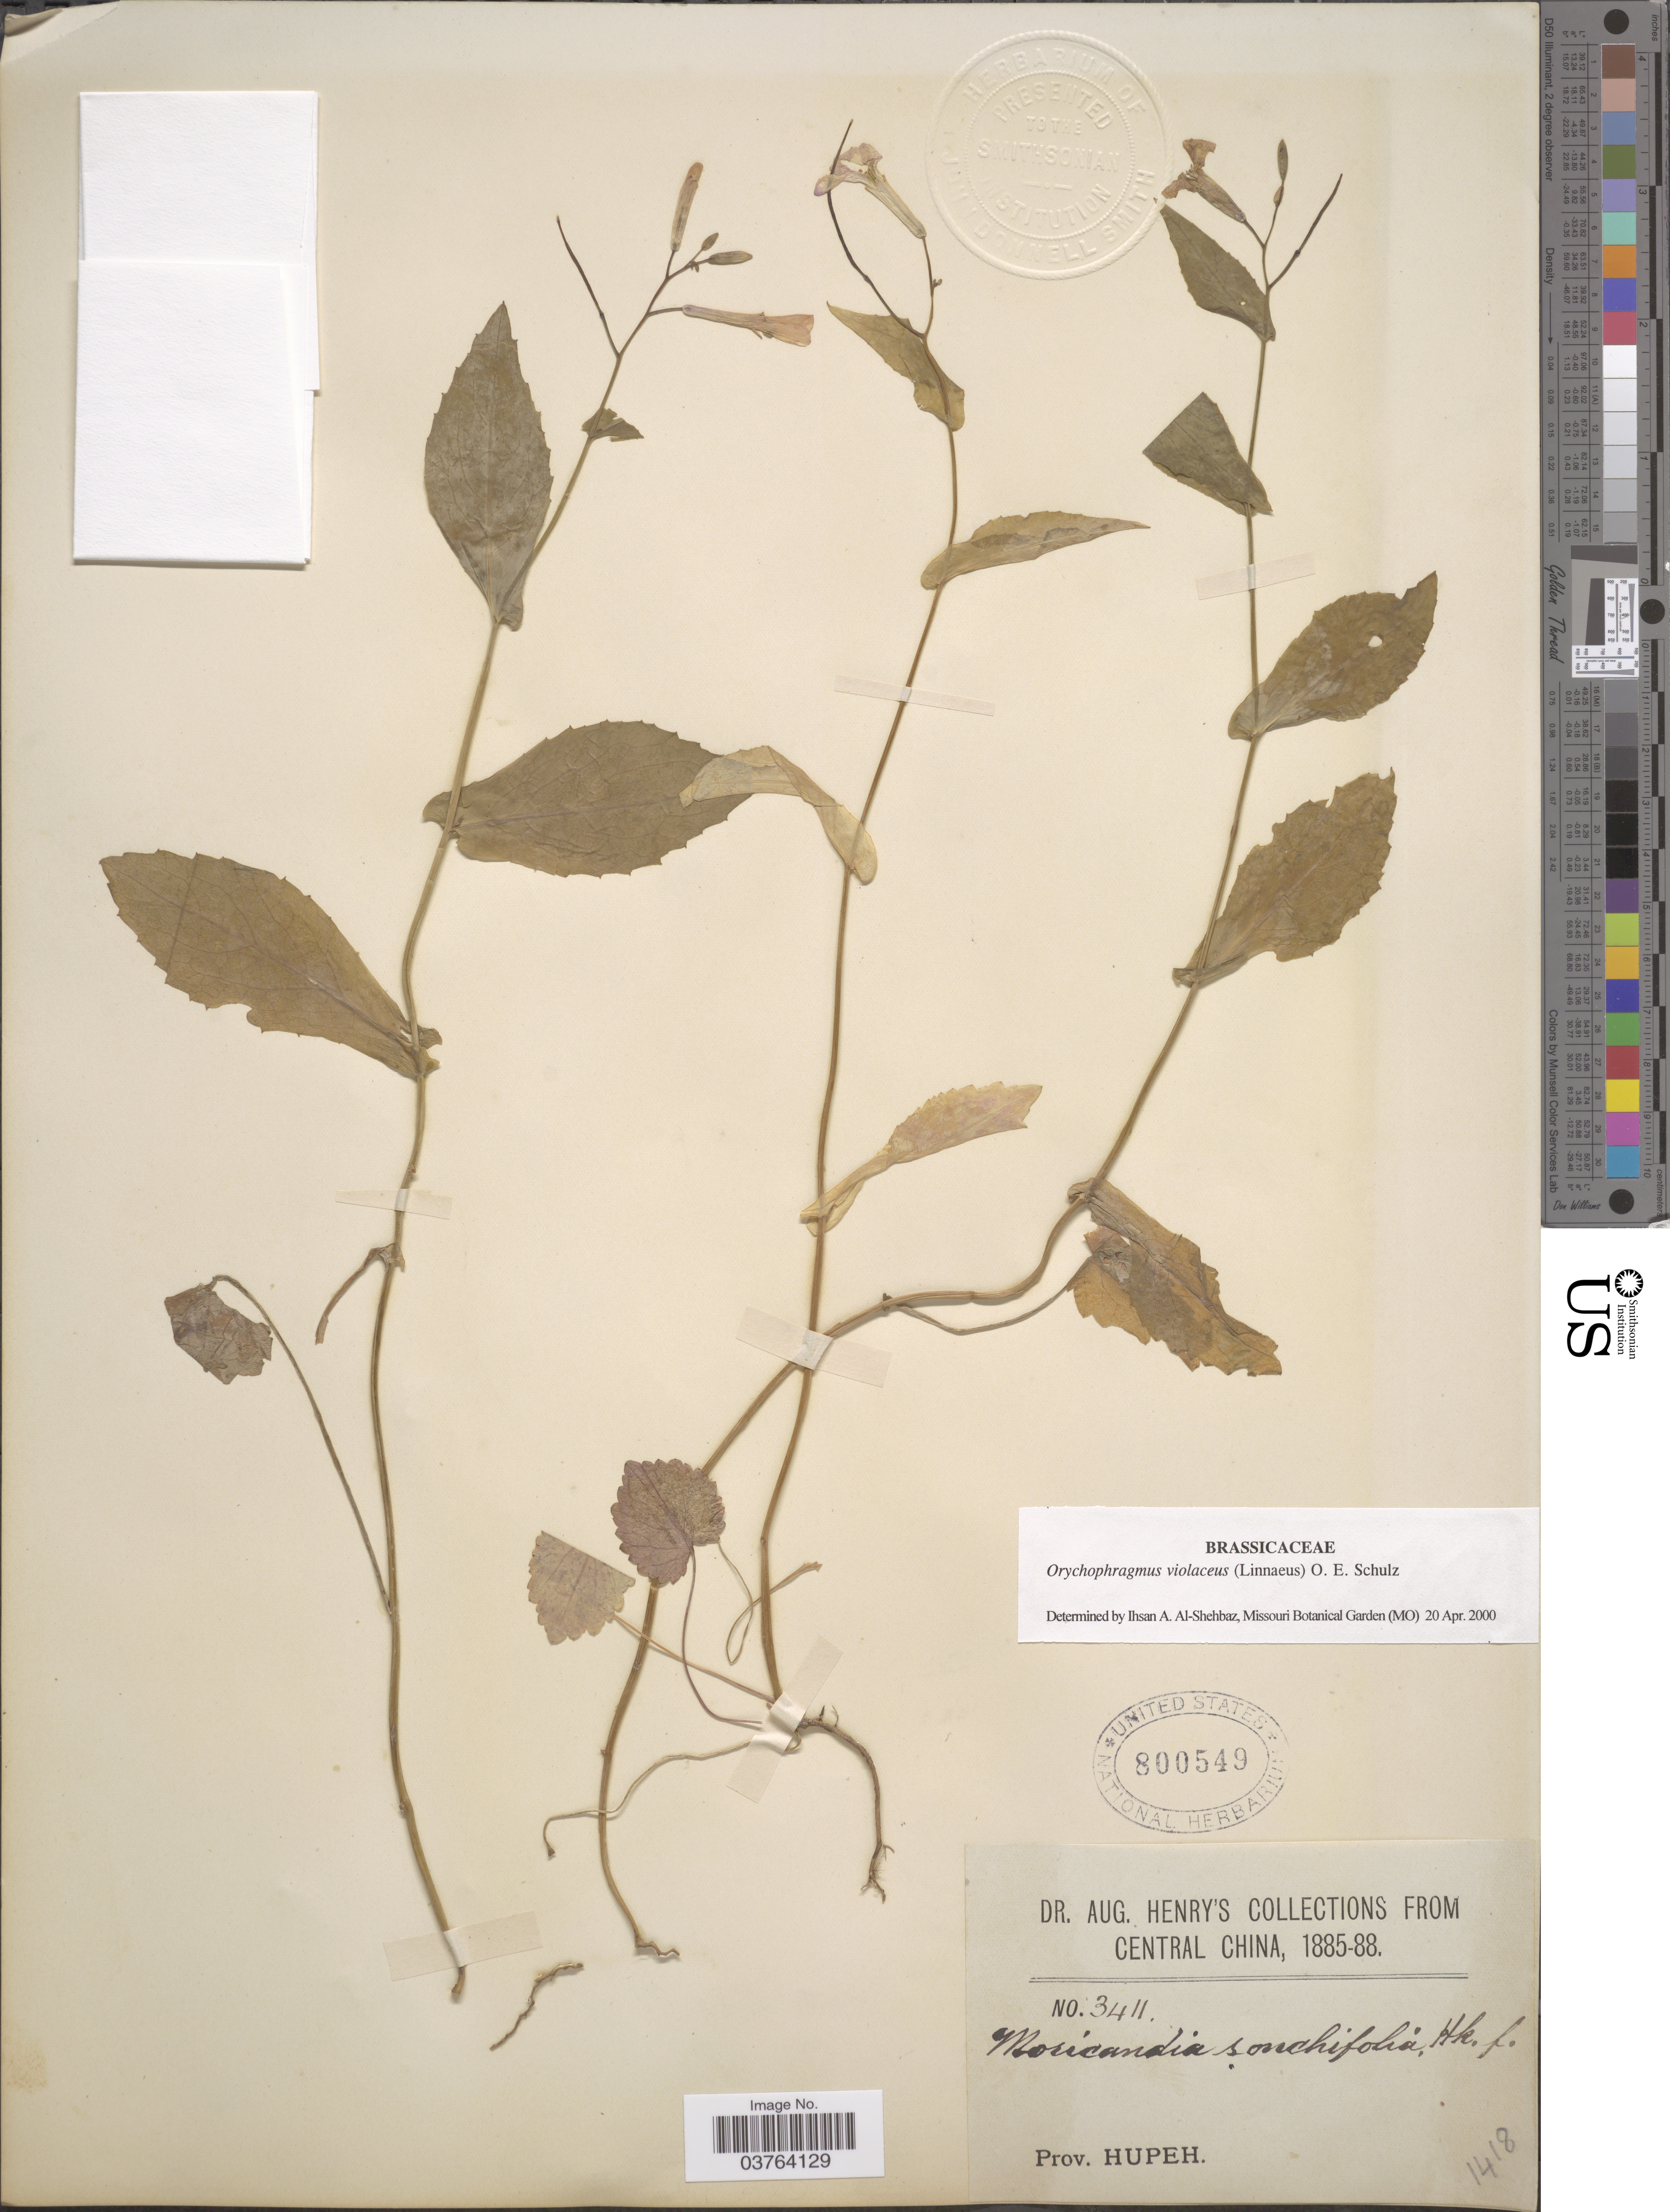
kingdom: Plantae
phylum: Tracheophyta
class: Magnoliopsida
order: Brassicales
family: Brassicaceae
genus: Orychophragmus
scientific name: Orychophragmus violaceus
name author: (L.) O.E. Schulz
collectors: A. Henry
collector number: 3411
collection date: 1885/1888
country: China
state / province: Hubei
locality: Central China. Prov. Hupeh.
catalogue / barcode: US 800549